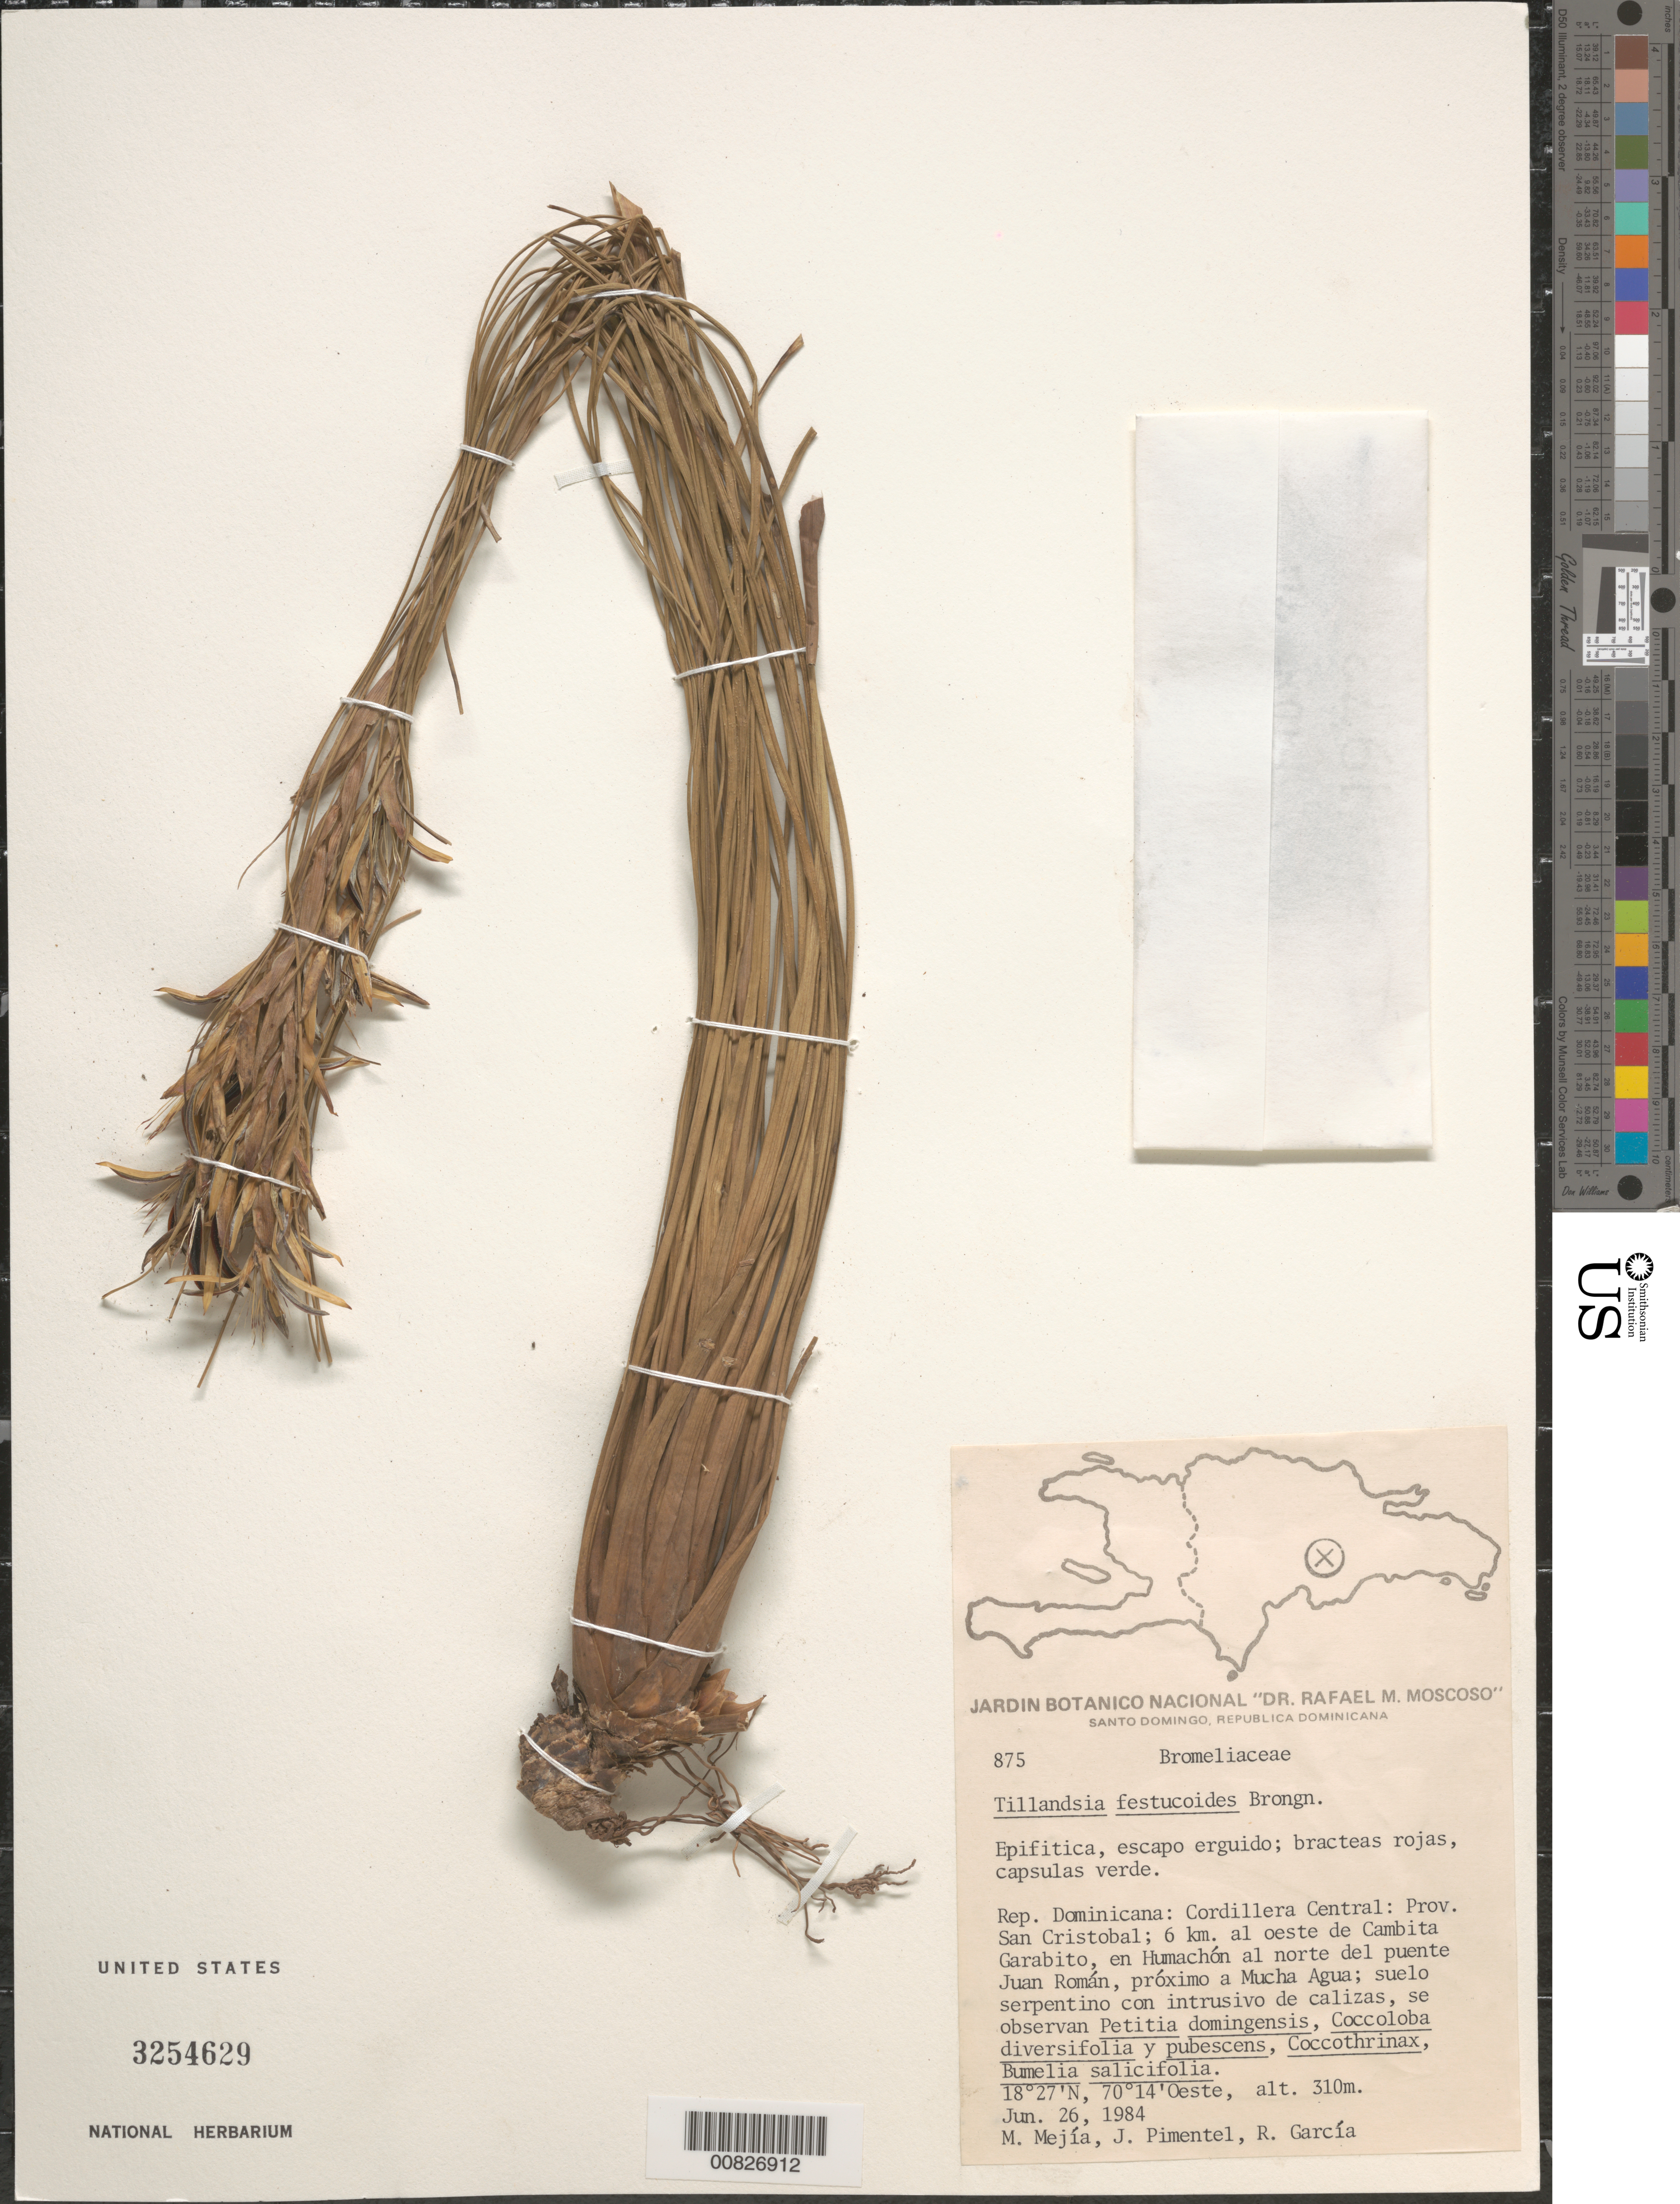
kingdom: Plantae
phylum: Tracheophyta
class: Liliopsida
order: Poales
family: Bromeliaceae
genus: Tillandsia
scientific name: Tillandsia festucoides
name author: Brongn. ex Mez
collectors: M. Mejia, J. Pimentel & R. G. García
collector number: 875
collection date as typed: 26 Jun 1984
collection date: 1984-06-26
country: Dominican Republic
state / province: San Cristóbal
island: Hispaniola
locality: Coordillera Central: Prov. San Cristóbal; 6 km. al oeste de Cambita Garabito, en Humachón al norte del puente Juan Román, próximo a Mucha Agua.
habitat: Suelo serpentino con intrusivo de calizas. Petitia domingensis, Coccoloba diversifolia y pubescens, Coccothrinax, --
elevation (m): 310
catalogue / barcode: US 3254629